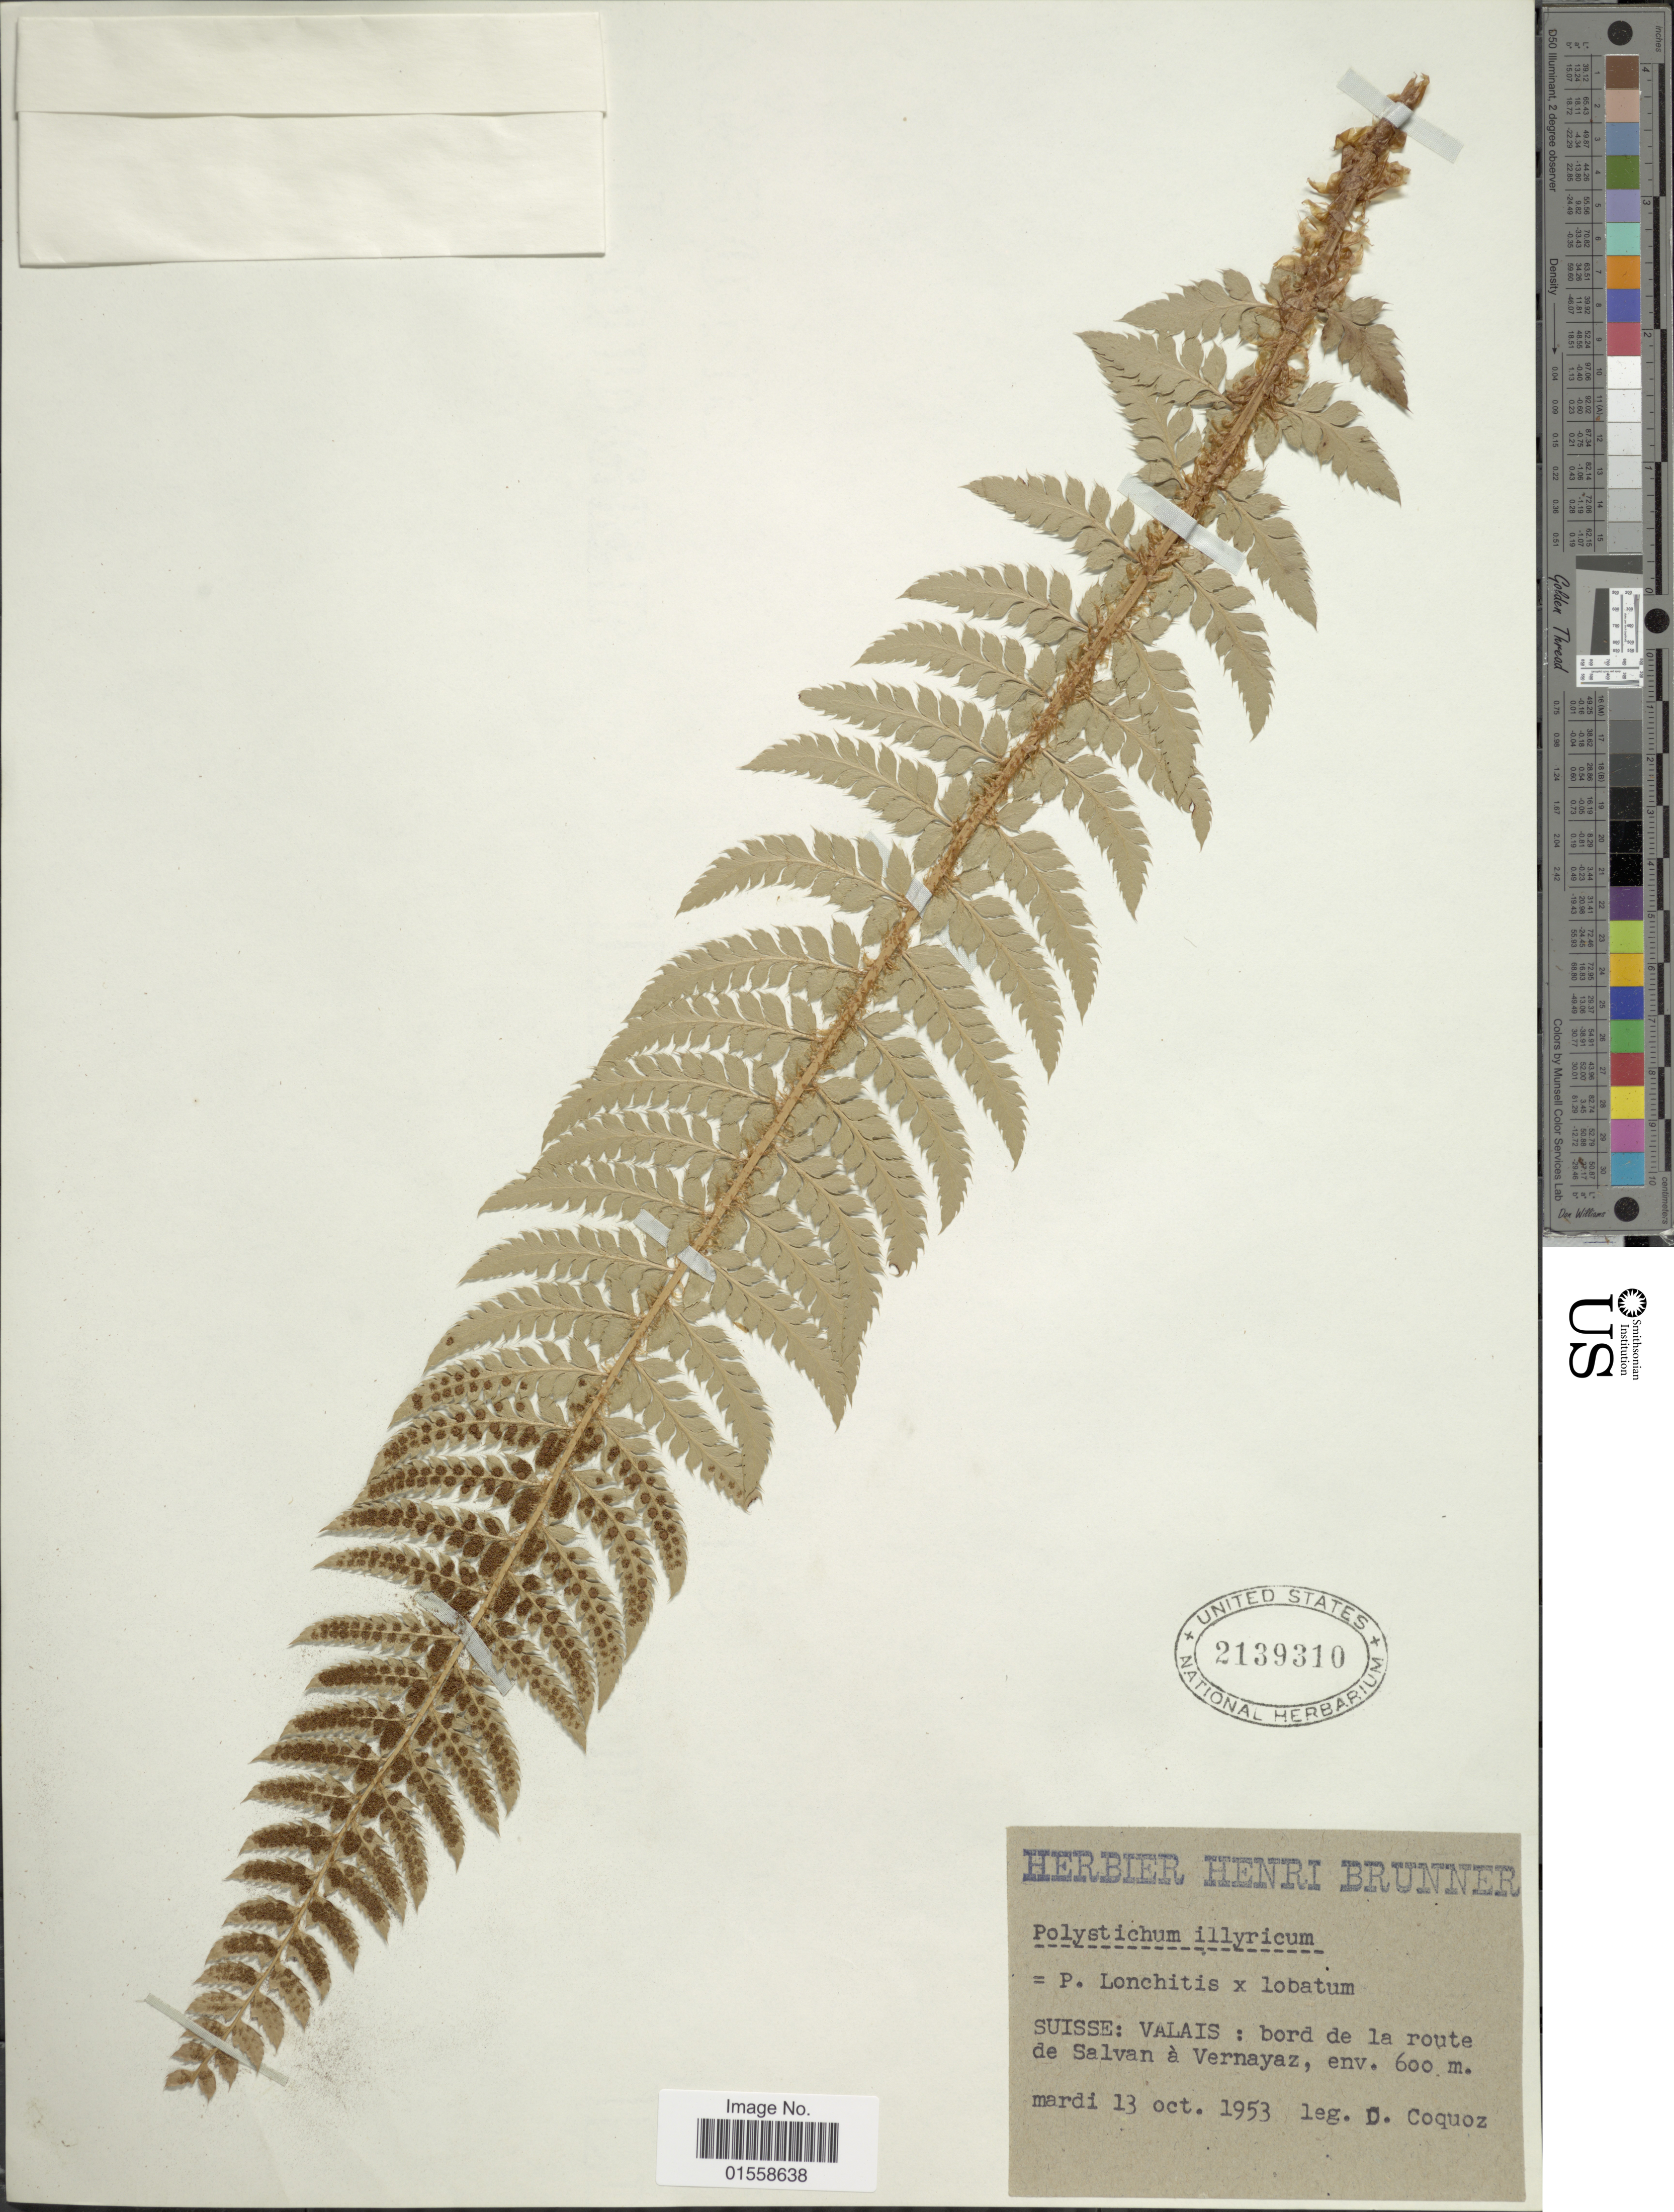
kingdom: Plantae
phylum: Tracheophyta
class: Polypodiopsida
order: Polypodiales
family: Dryopteridaceae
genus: Polystichum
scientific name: Polystichum x illyricum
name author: Hahne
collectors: D. Coquoz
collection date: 1953-10-13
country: Switzerland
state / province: Valais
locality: Suisse: Valais: bord de la route de Salvan a Vernayaz.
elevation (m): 600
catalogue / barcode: US 2139310